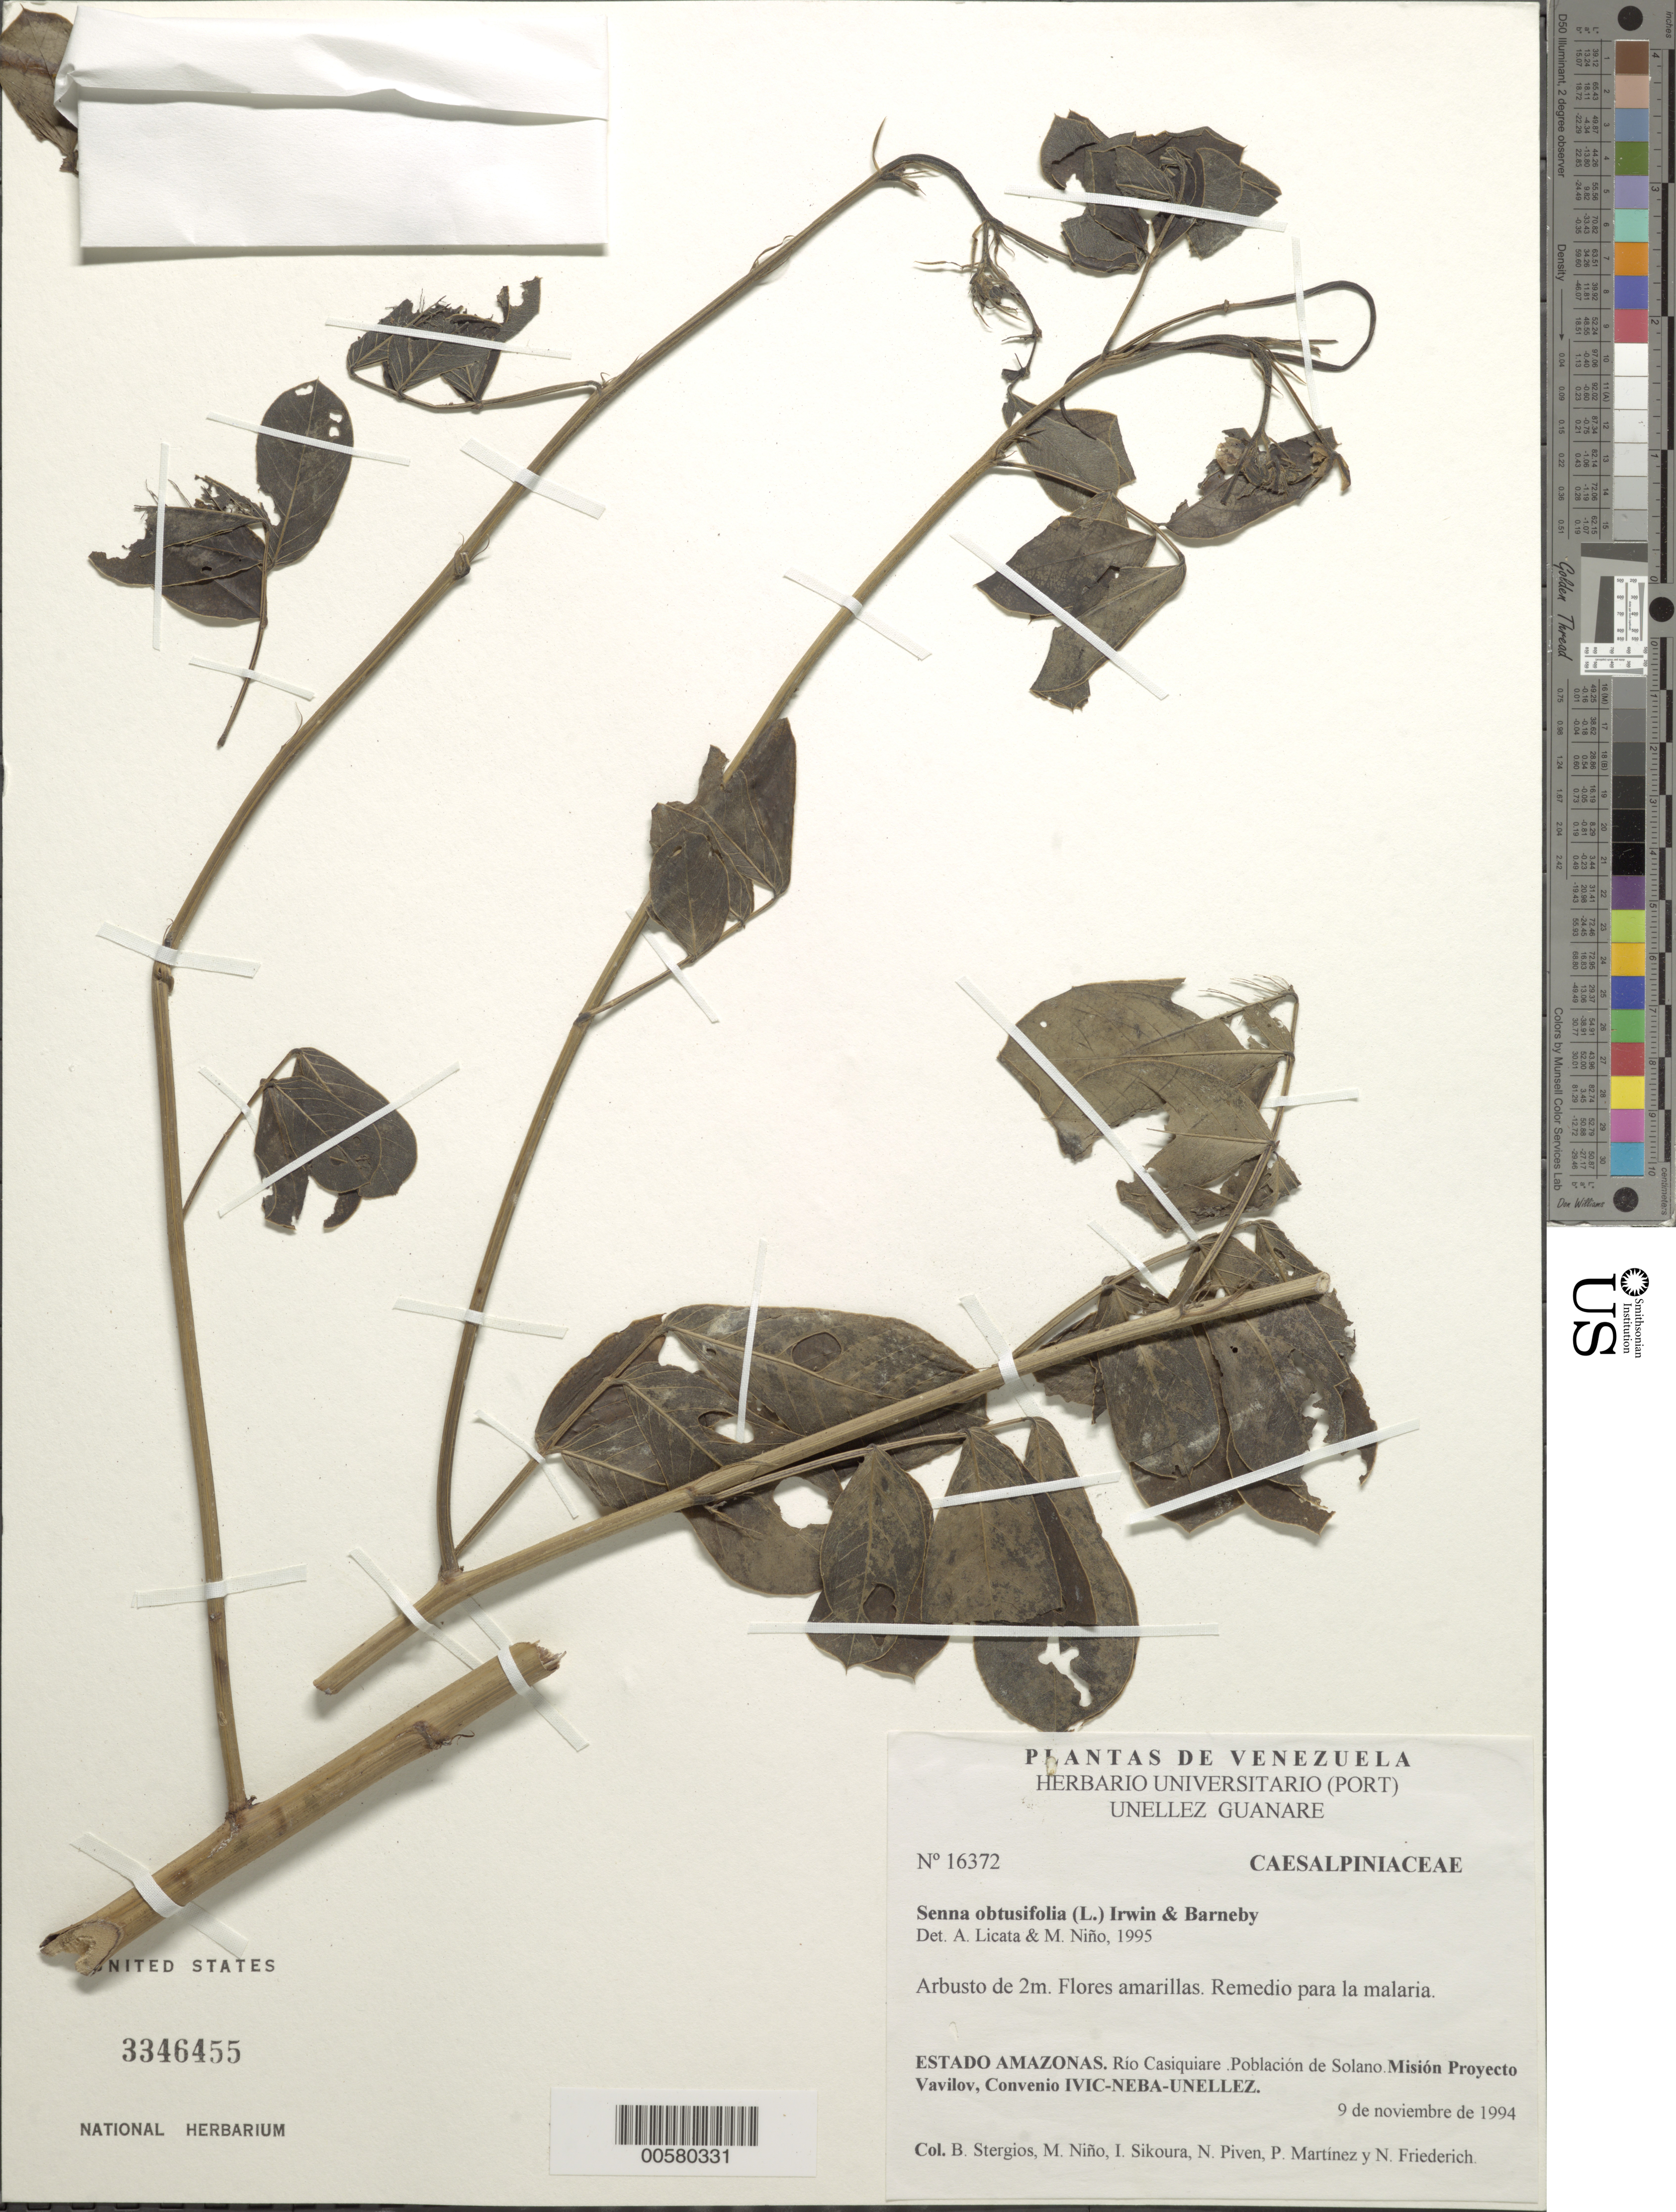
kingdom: Plantae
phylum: Tracheophyta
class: Magnoliopsida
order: Fabales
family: Fabaceae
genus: Senna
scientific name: Senna obtusifolia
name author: (L.) H.S. Irwin & Barneby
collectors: B. G. Stergios, S. M. Niño, I. Sikoura, N. Piven, P. Martinez & N. Friederich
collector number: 16372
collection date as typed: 09 Nov 1994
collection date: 1994-11-09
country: Venezuela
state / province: Amazonas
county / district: Río Negro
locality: Río Casiquiare. Poblción de Solano. Misión Proyecto Vavilov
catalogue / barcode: US 3346455